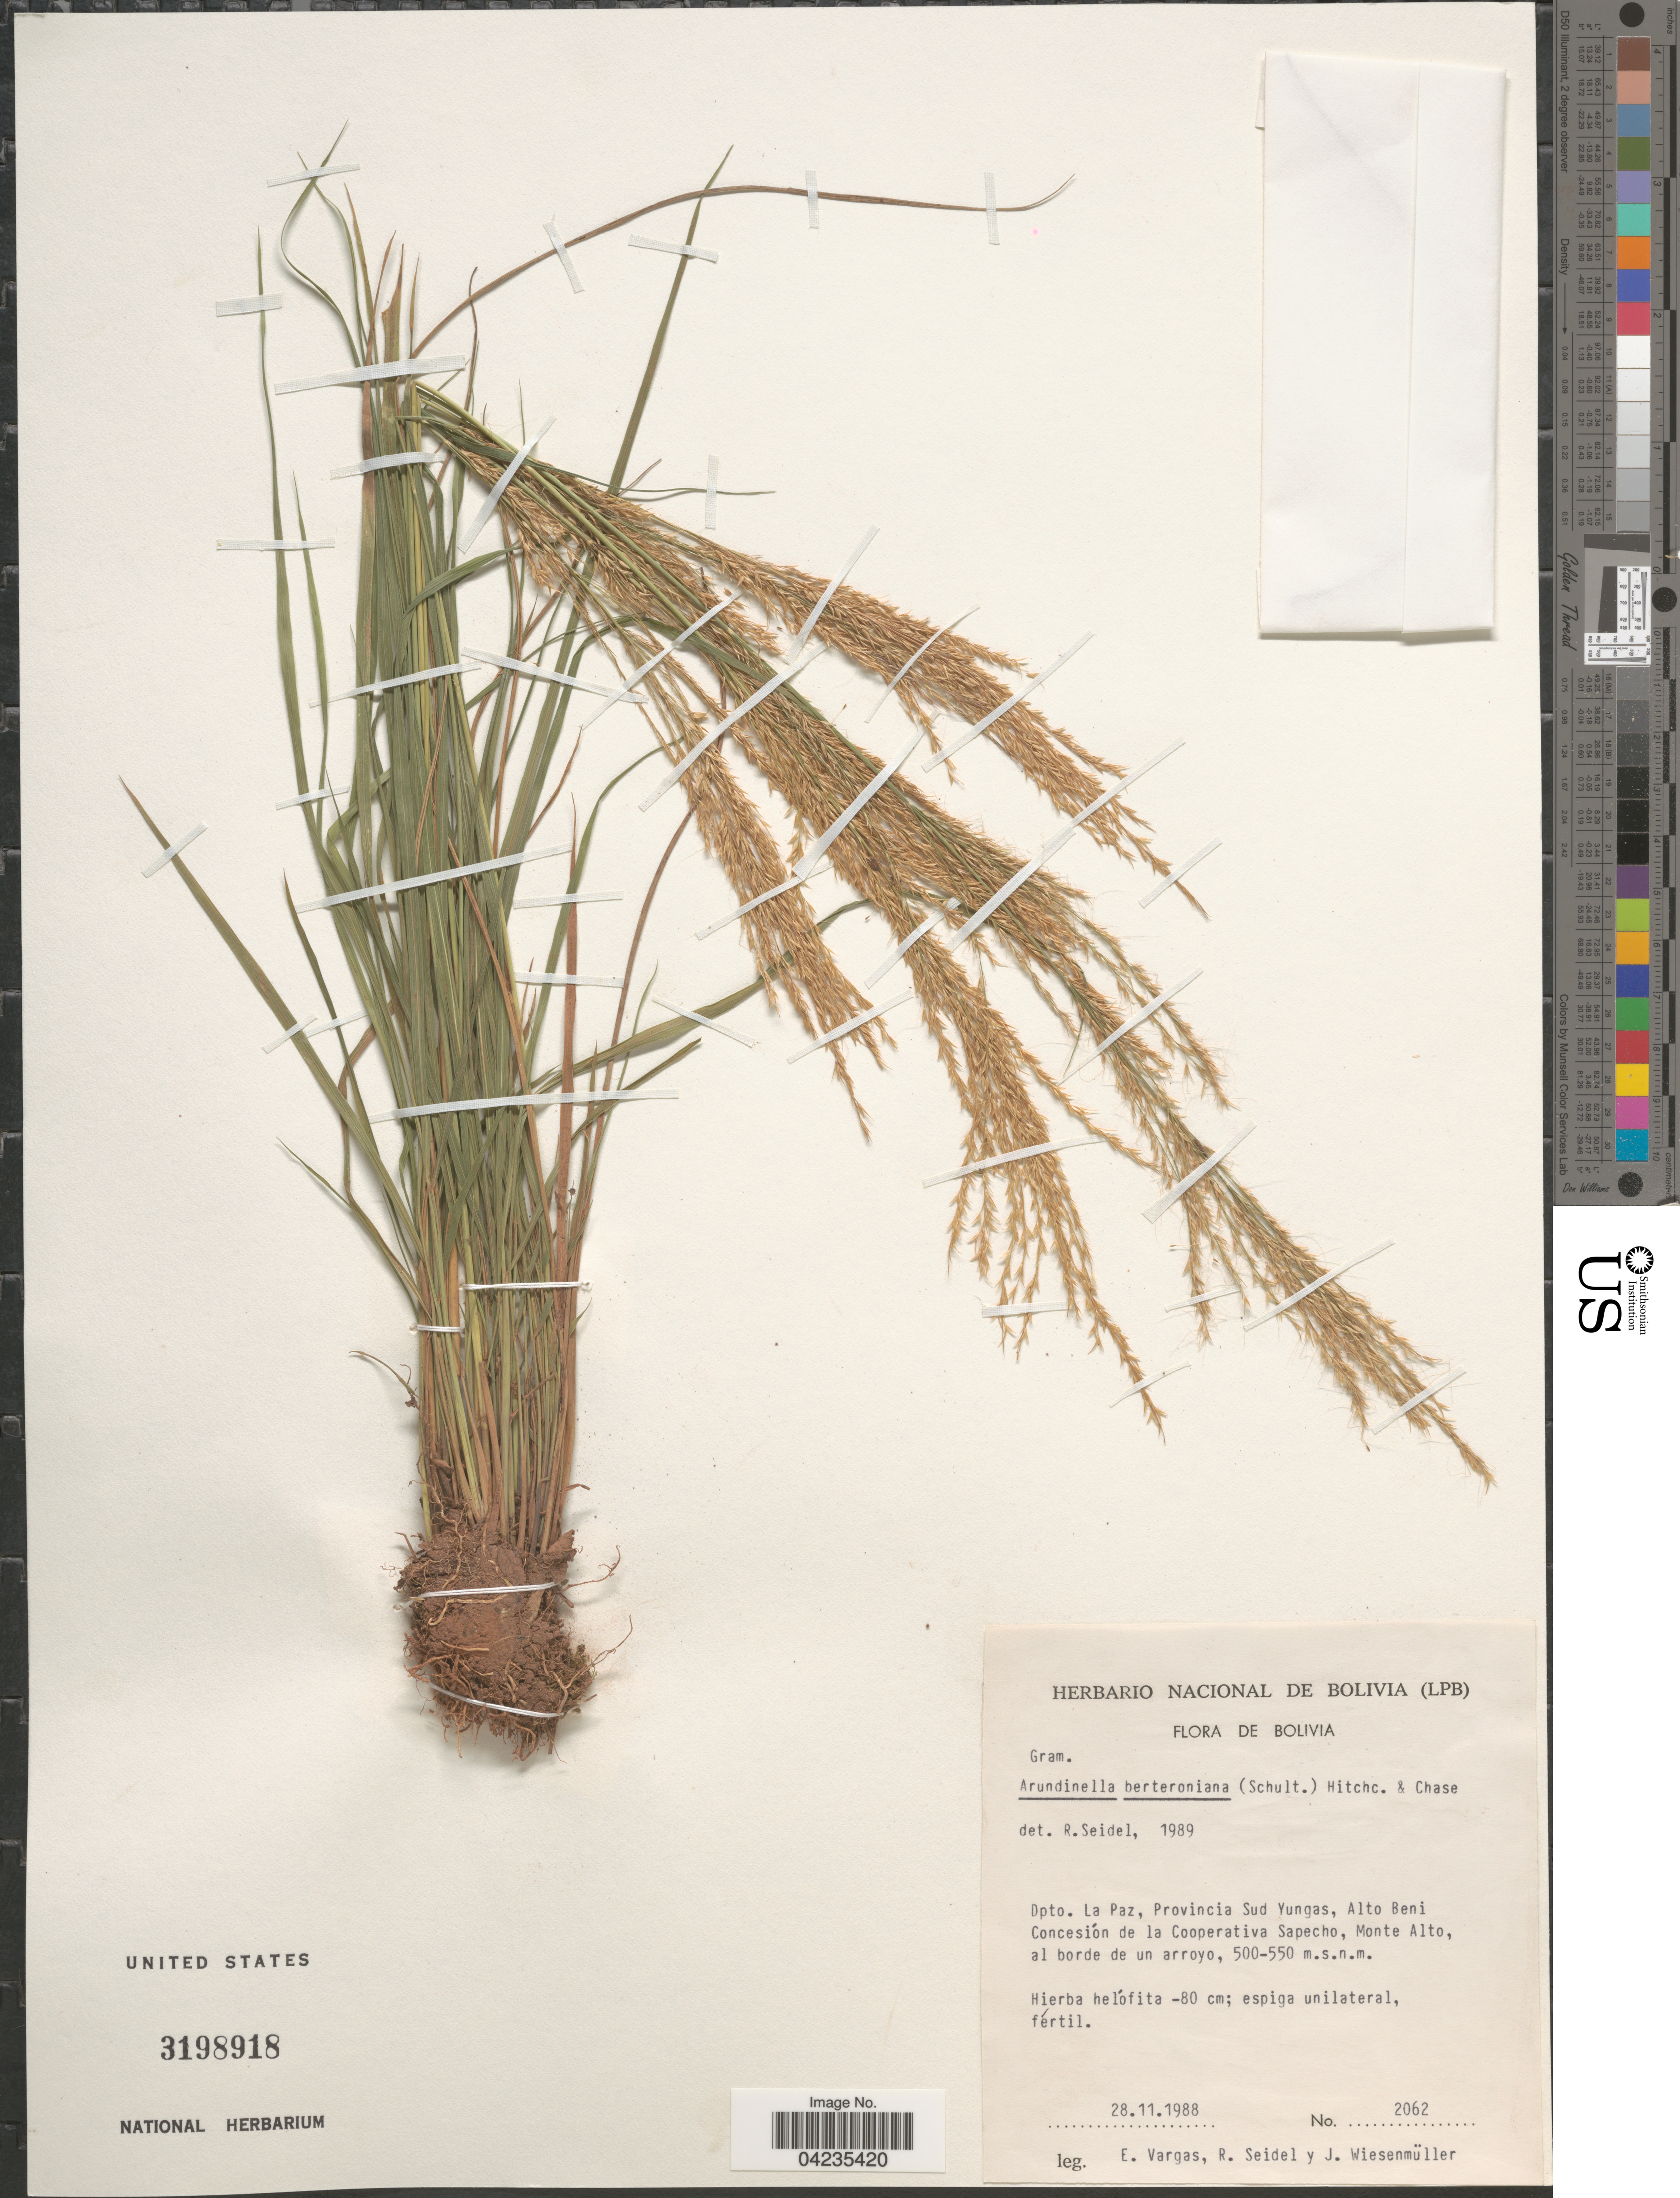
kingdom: Plantae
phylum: Tracheophyta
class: Liliopsida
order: Poales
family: Poaceae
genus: Arundinella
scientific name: Arundinella berteroniana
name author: (Schult.) Hitchc. & Chase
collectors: E. Vargas, R. Siedel & J. Wiesenmüller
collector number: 2062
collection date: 1988-11-28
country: Bolivia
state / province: La Paz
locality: Dpto. La Paz, Provincia Sud Yungas, Alto Beni Concesión de la Cooperativa Sapecho, Monte Alto.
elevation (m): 500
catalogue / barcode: US 3198918